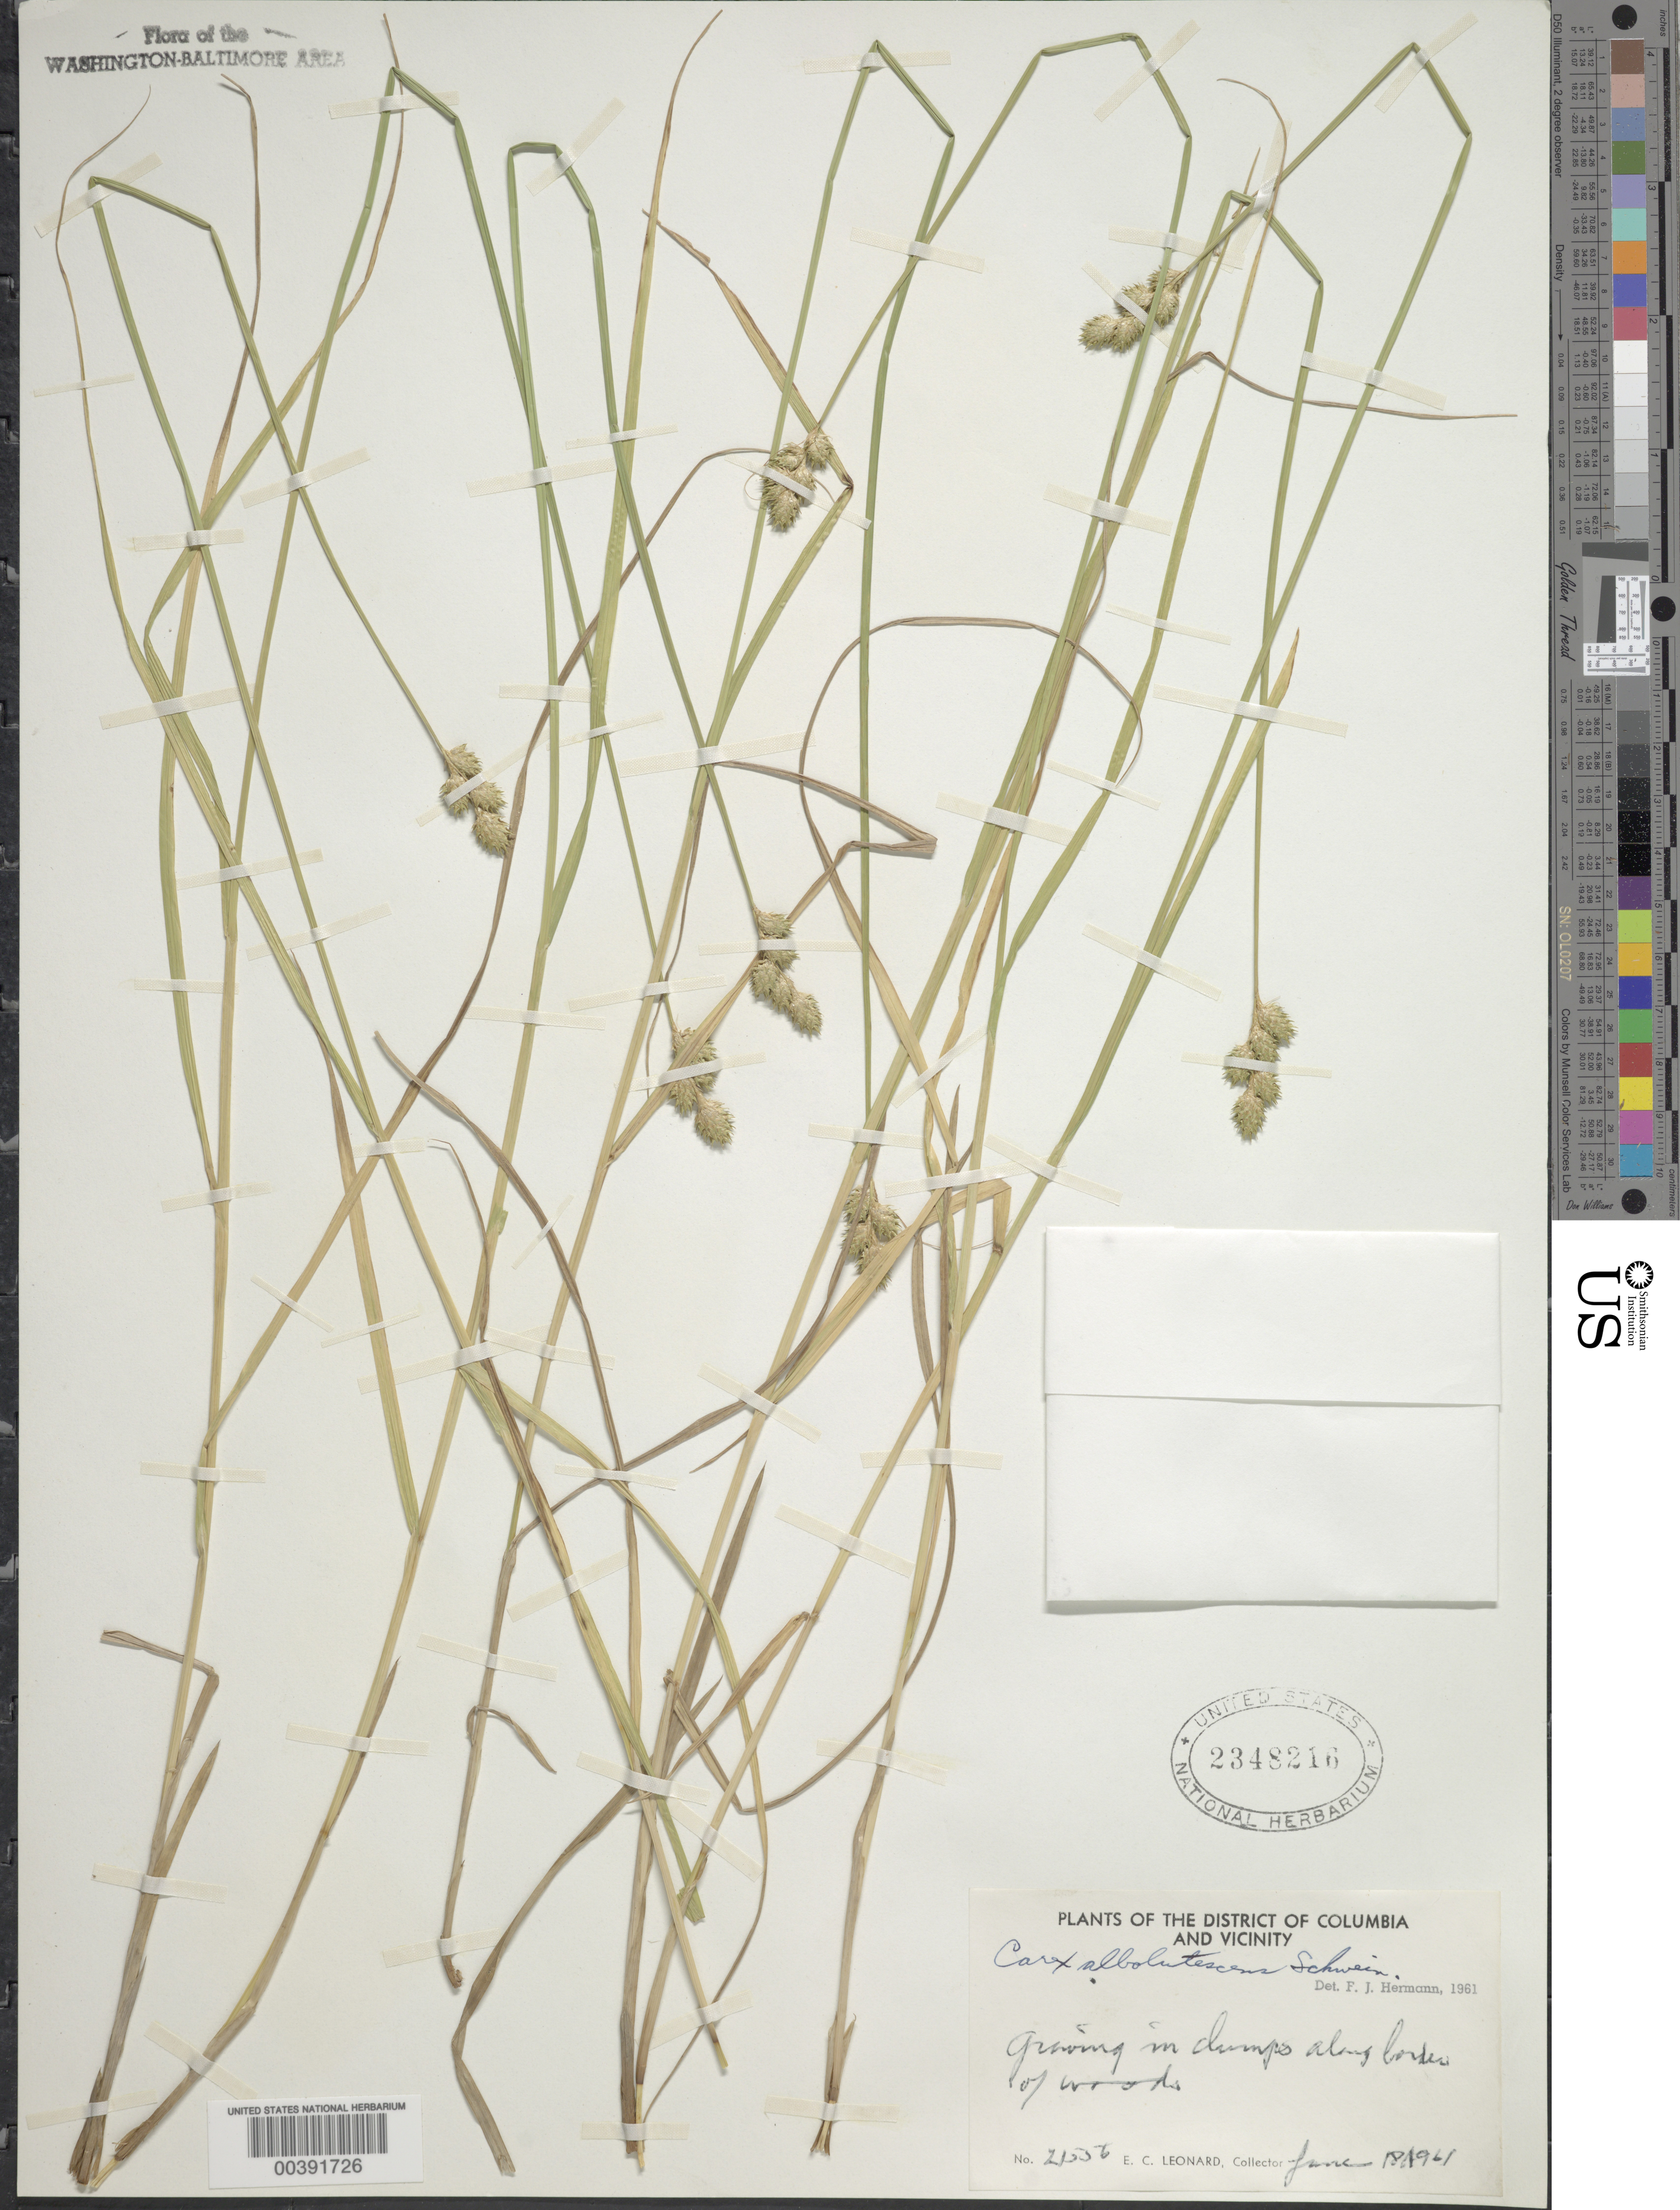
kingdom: Plantae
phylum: Tracheophyta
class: Liliopsida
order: Poales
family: Cyperaceae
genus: Carex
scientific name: Carex albolutescens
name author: Schwein.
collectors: E. C. Leonard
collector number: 21556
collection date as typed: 18 Jun 1961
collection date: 1961-06-18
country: United States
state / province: Maryland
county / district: Prince George's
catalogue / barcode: US 2348216